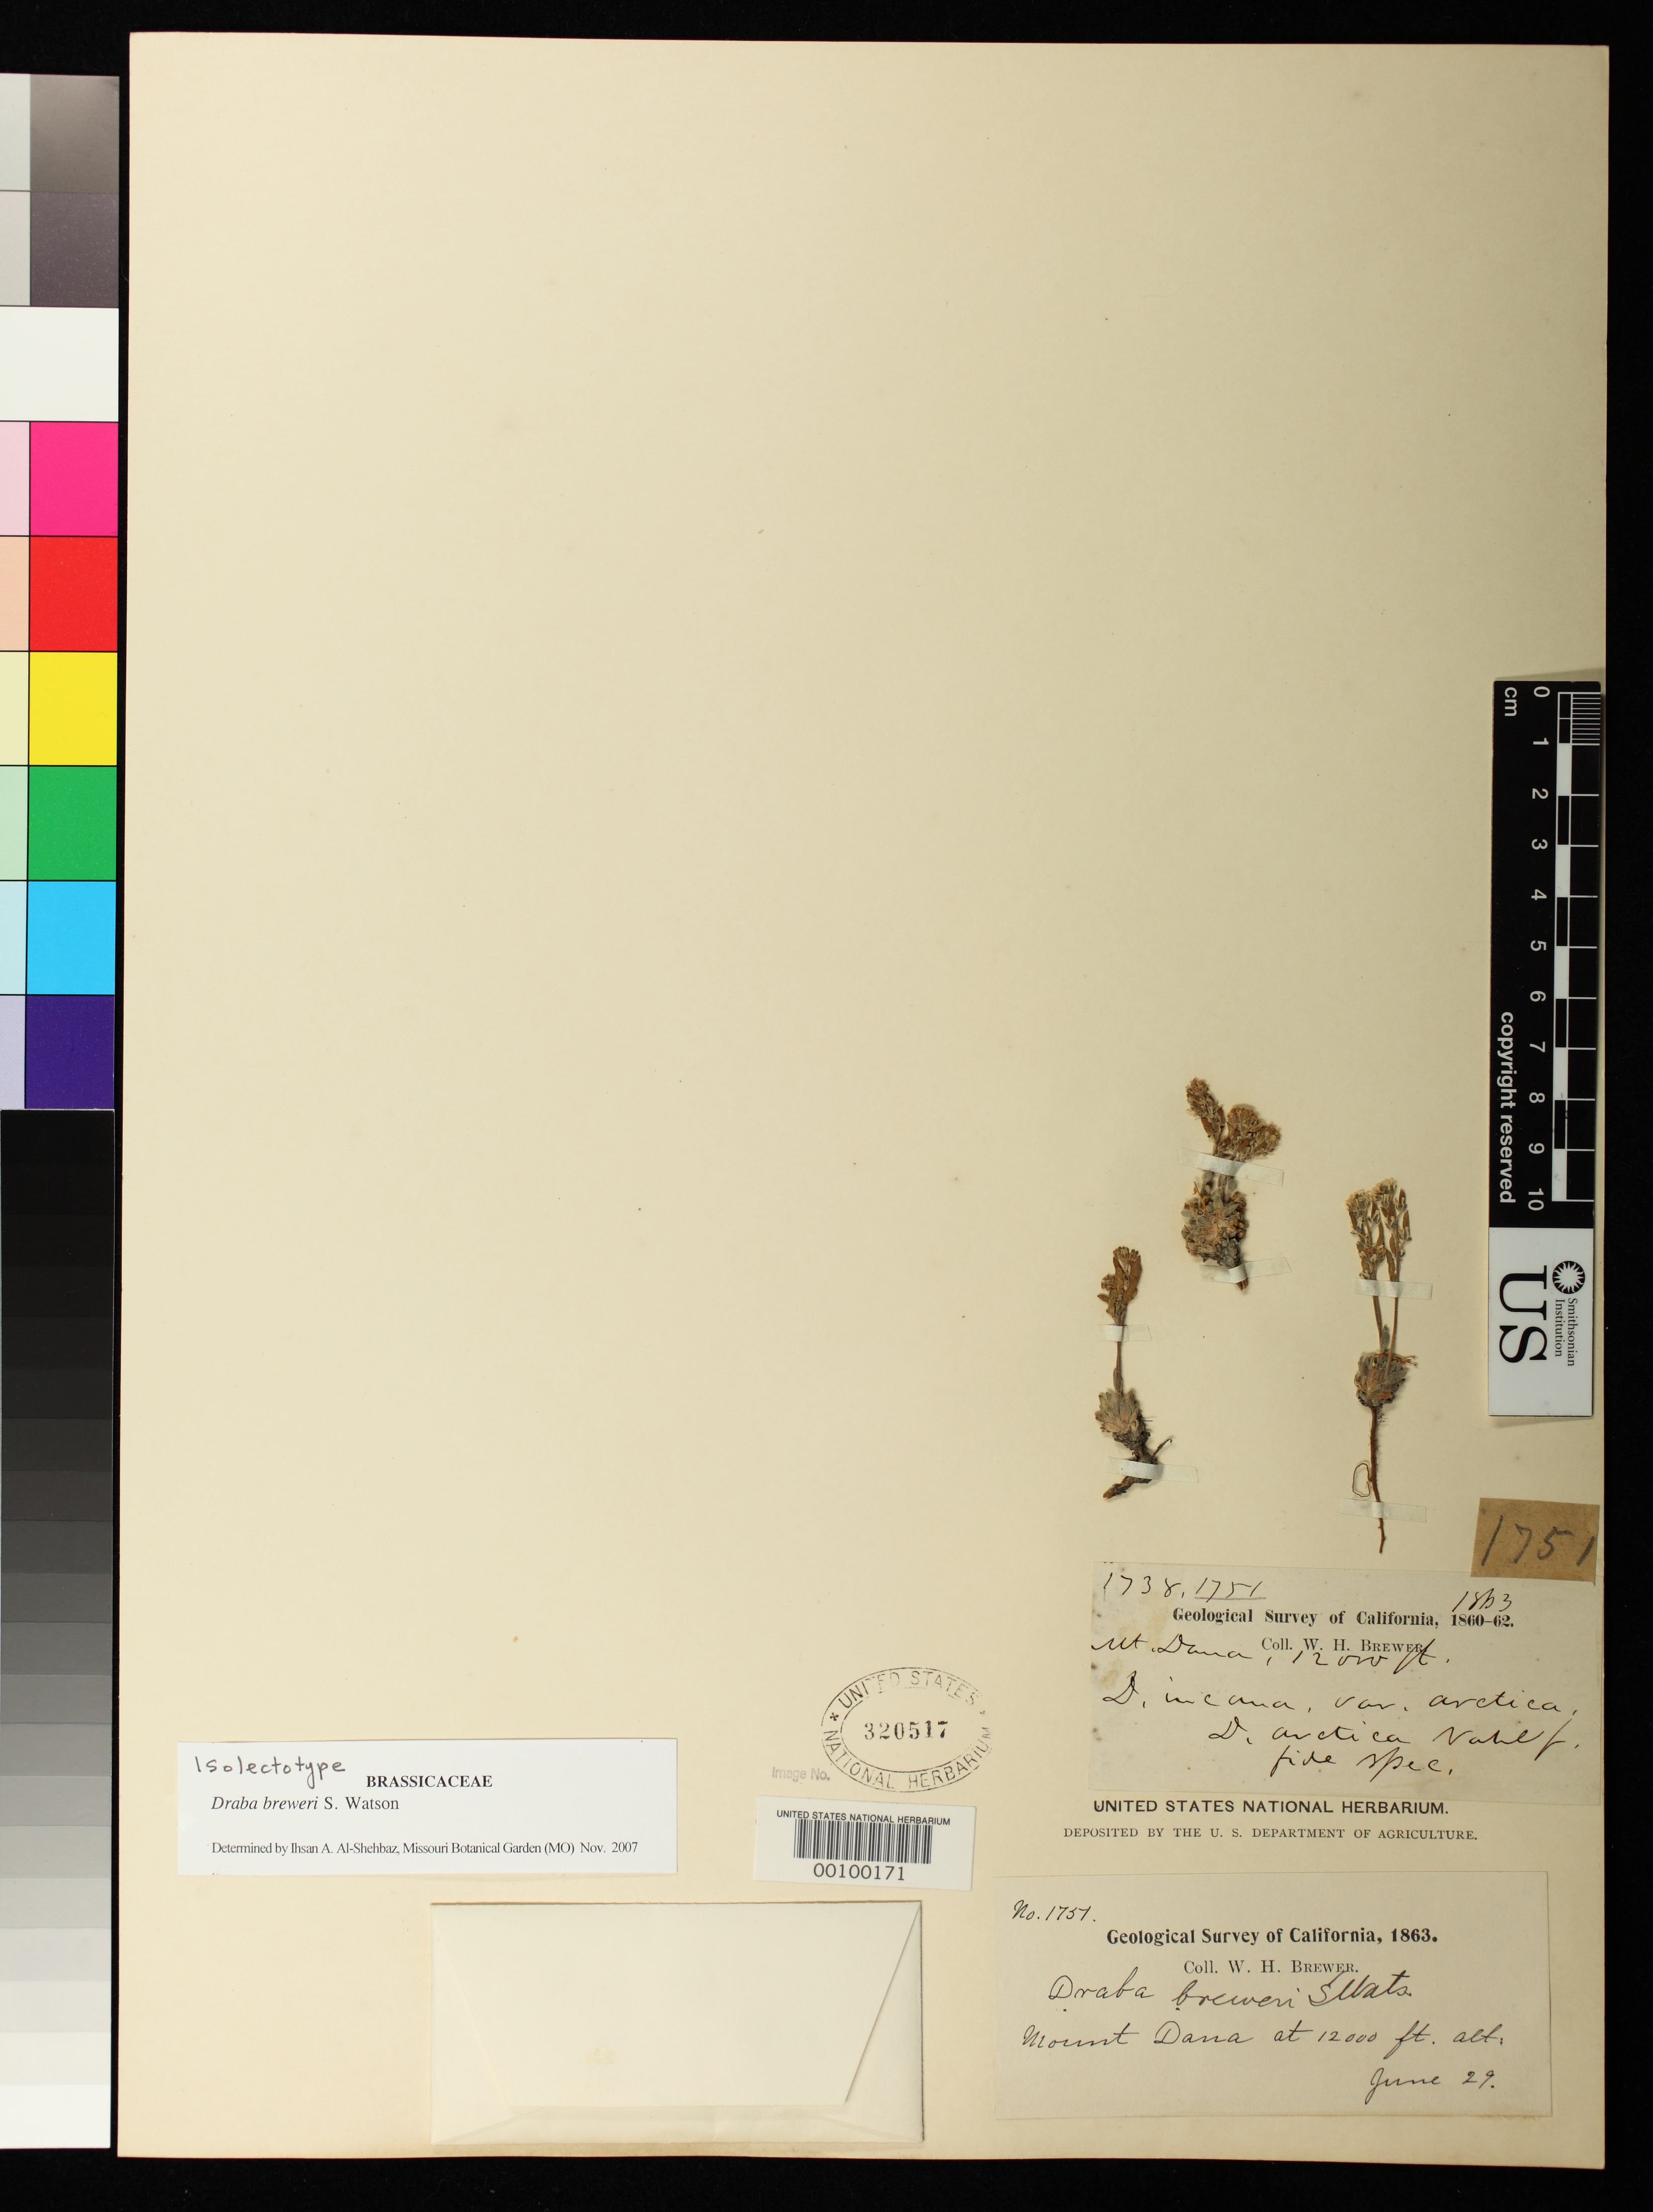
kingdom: Plantae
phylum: Tracheophyta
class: Magnoliopsida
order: Brassicales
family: Brassicaceae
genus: Draba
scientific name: Draba breweri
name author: S. Watson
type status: Syntype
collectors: W. H. Brewer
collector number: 1751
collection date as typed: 29 Jun 1863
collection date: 1863-06-29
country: United States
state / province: California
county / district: Tuolumne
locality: Mt. Dana; alt. 12000 ft.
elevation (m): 3658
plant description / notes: Specimen annotated (2007) as "isolectotype" by I.A. Al-Shehbaz. Specimen at GH annotated (1939) and cited (1941, revis. Drabas W. N. Amer.: 86) as "Type" by C.L. Hitchcock bears label for Brewer 1738 and 1751, so unclear which (if either) collection is the lectotype.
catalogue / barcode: US 320517